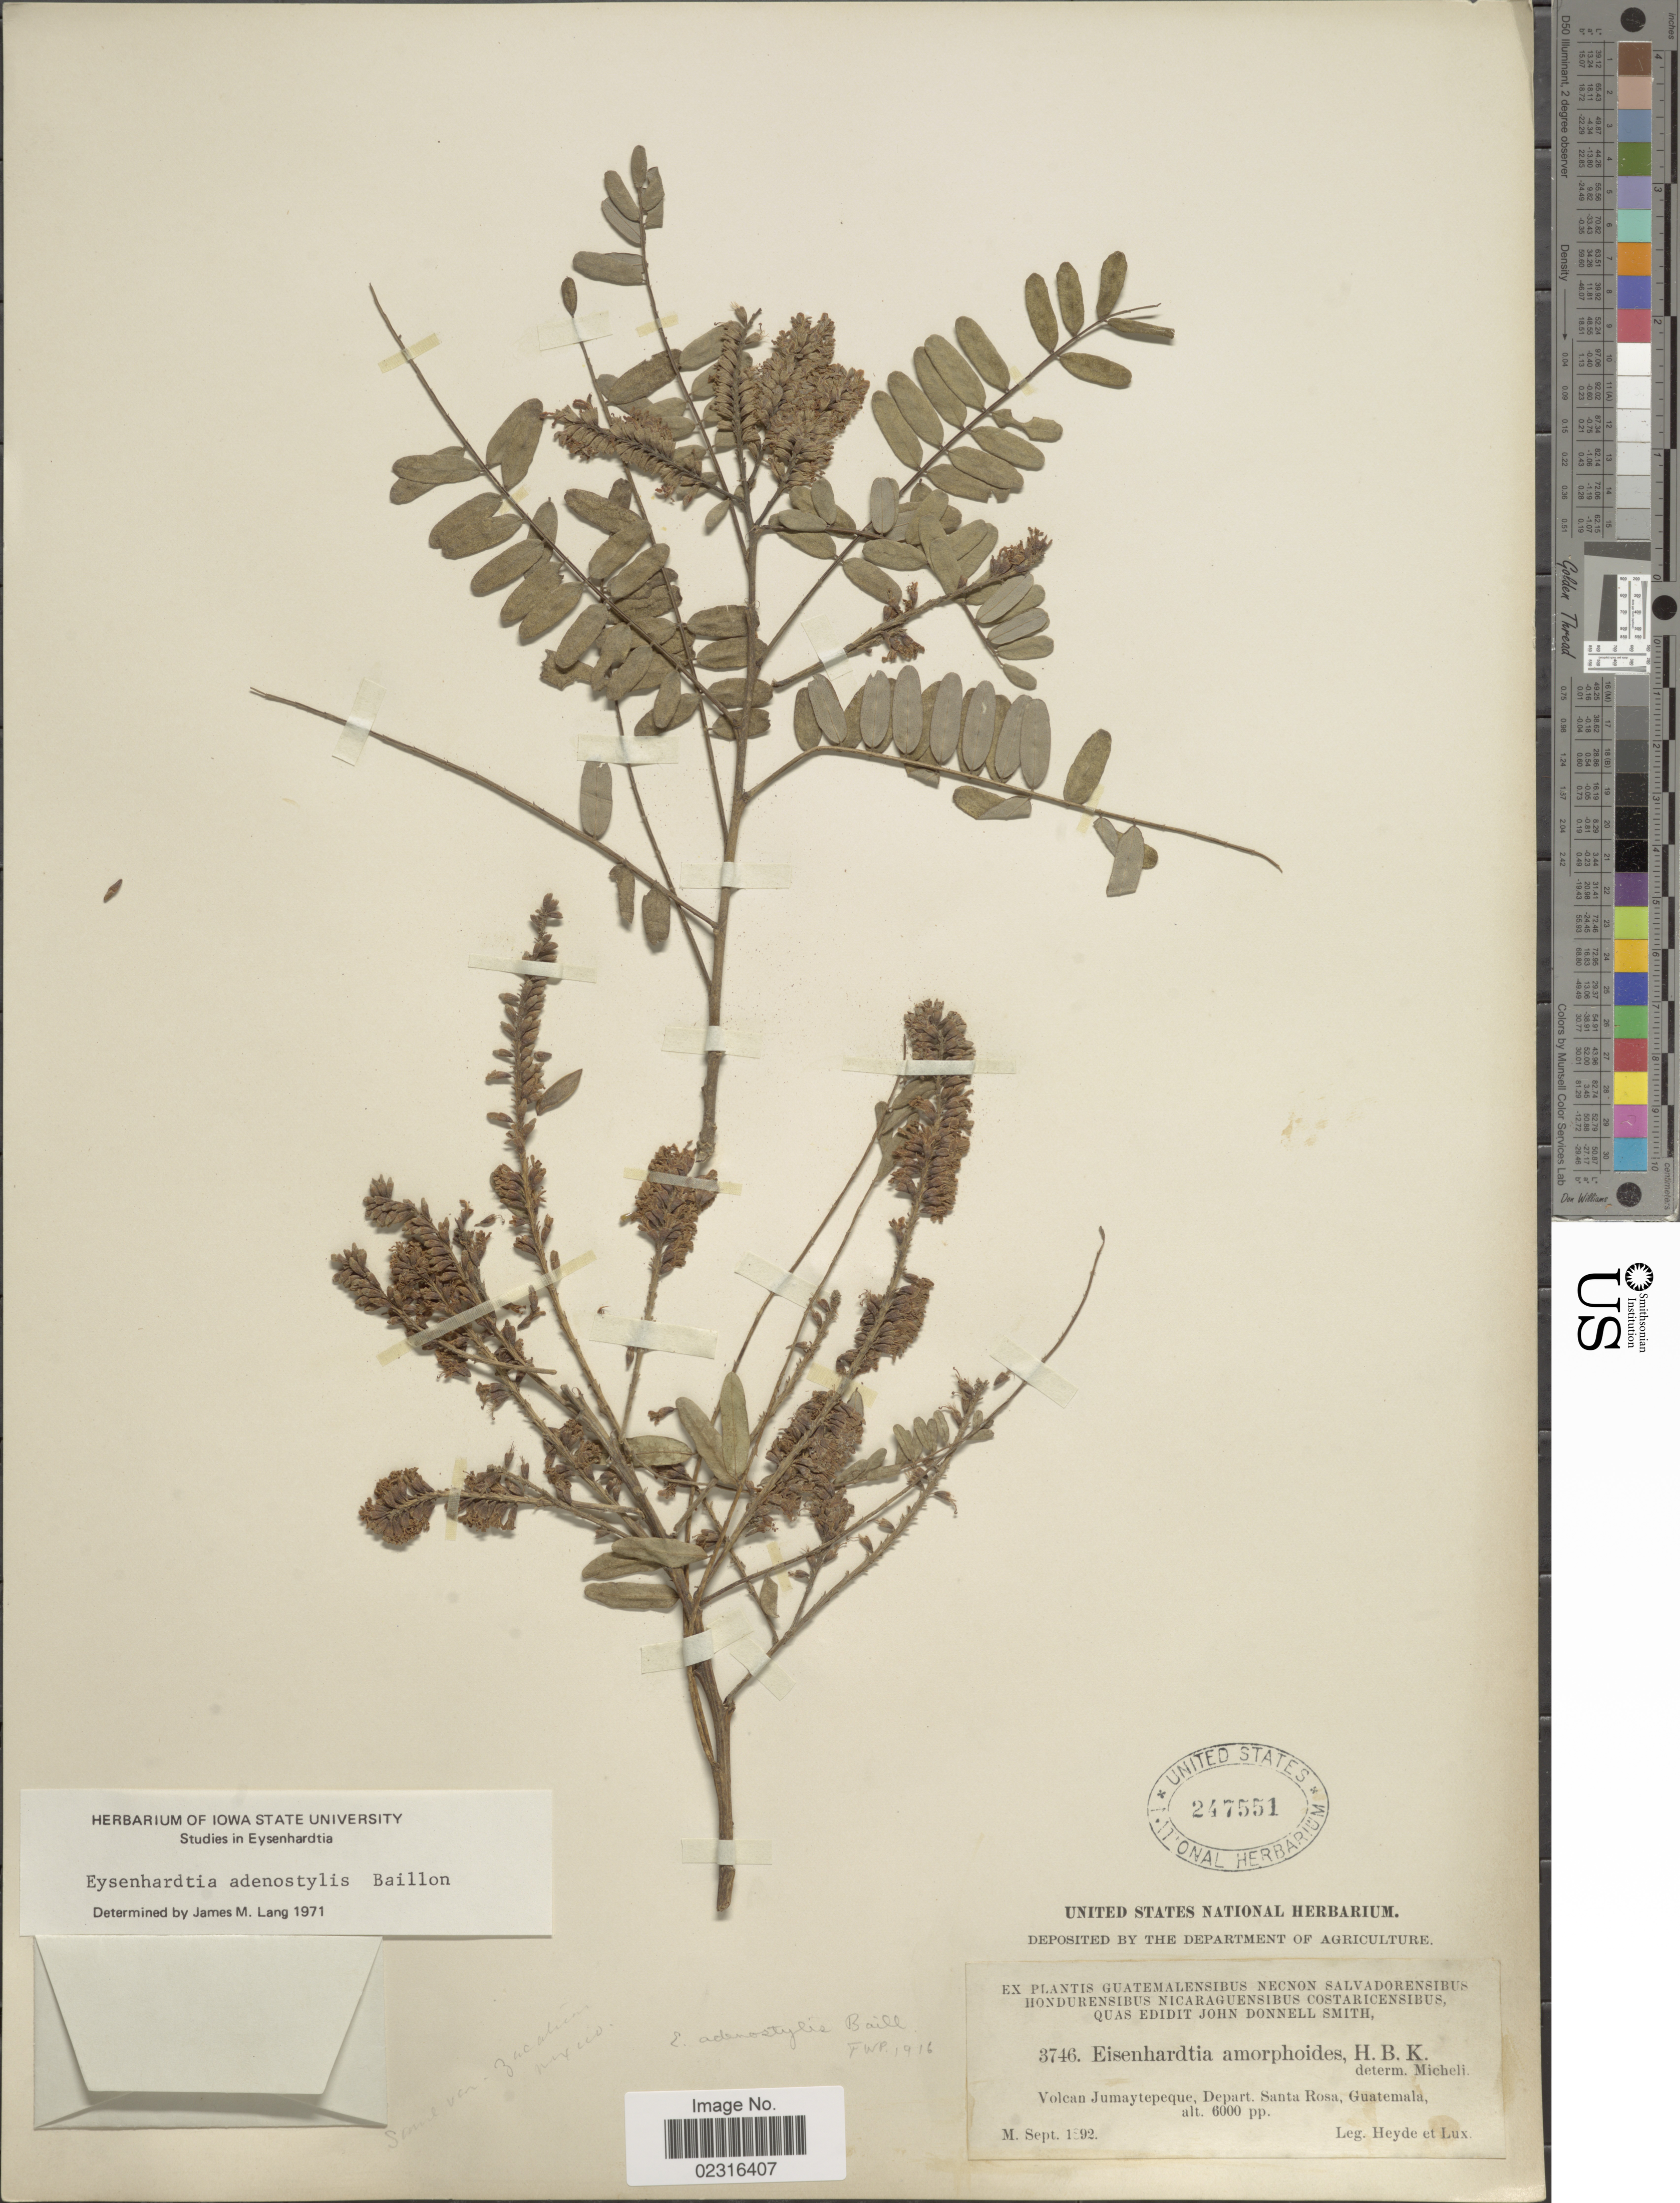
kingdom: Plantae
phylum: Tracheophyta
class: Magnoliopsida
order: Fabales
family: Fabaceae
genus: Eysenhardtia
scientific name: Eysenhardtia adenostylis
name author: Baill.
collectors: Heyde & Lux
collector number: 3746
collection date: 1892-09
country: Guatemala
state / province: Santa Rosa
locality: Volcan Jumaytepeque.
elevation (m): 1829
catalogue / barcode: US 247551